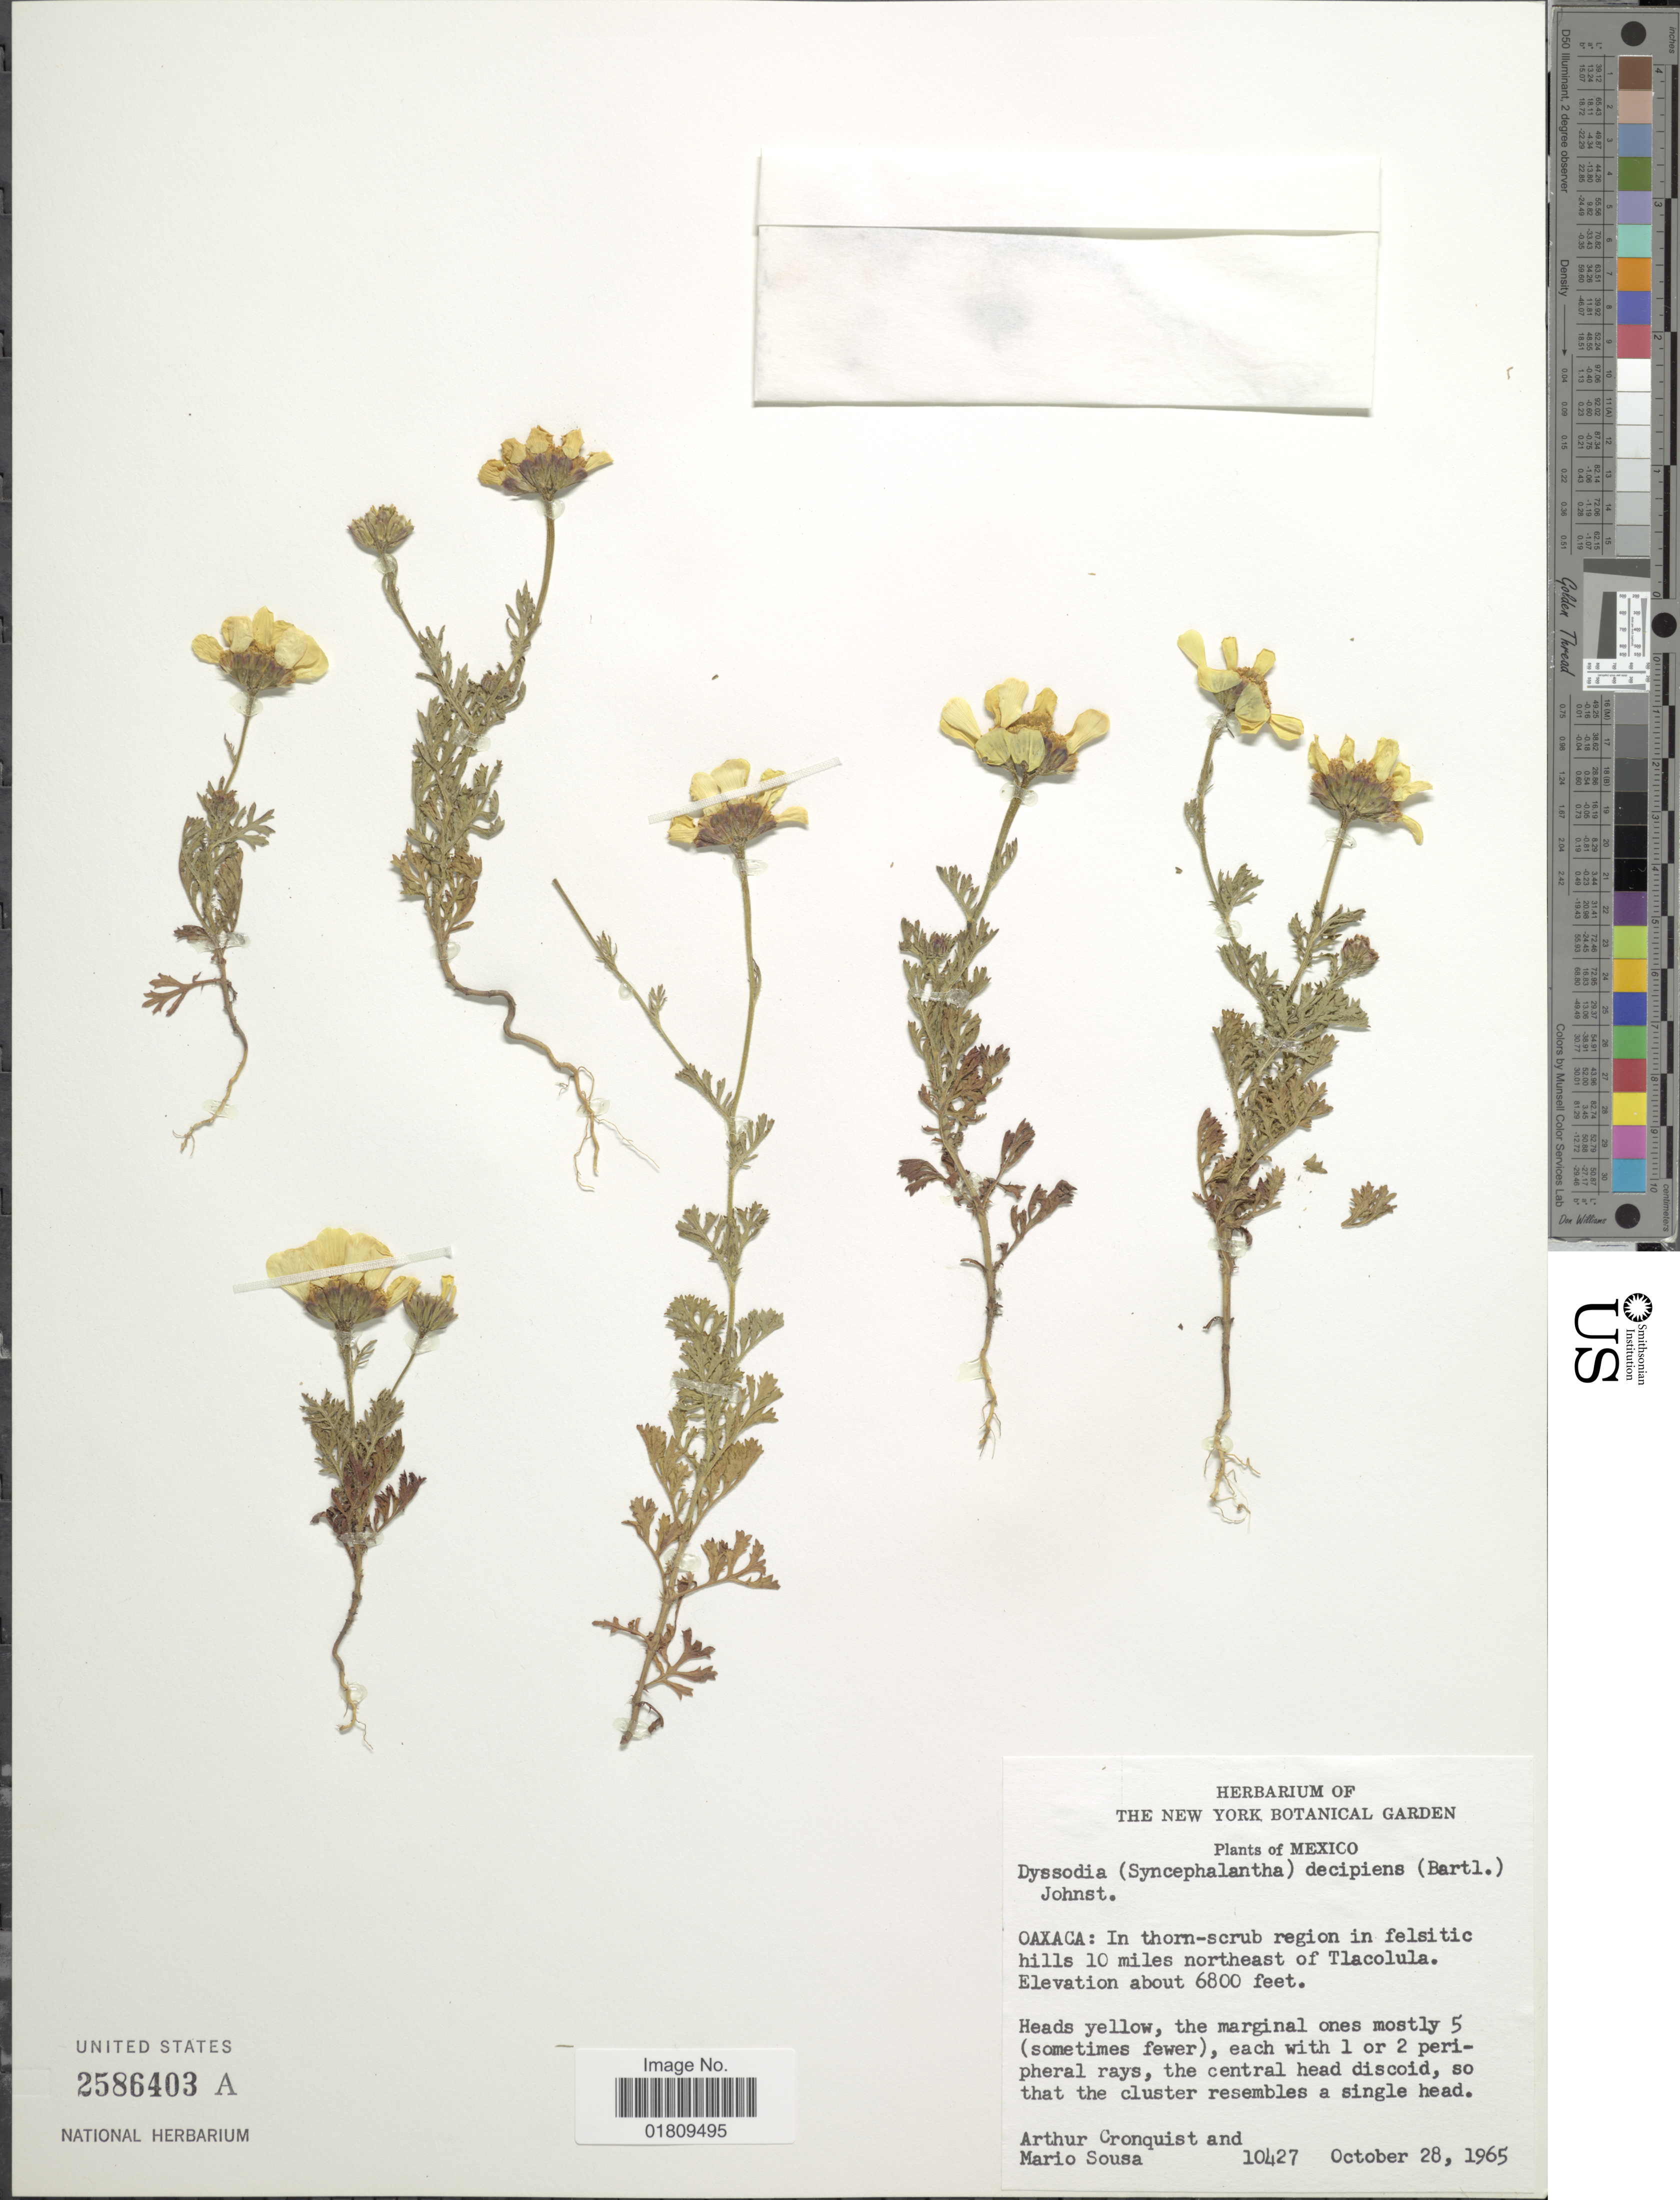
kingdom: Plantae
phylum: Tracheophyta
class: Magnoliopsida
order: Asterales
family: Asteraceae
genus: Dyssodia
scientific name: Dyssodia decipiens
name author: (Bartl.) M.C. Johnst. ex M.C. Johnst. & B.L. Turner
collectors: A. J. Cronquist & M. Sousa S.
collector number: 10427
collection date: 1965-10-28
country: Mexico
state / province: Oaxaca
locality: In thorn-scrub region in felsitic hills 10 miles northeast of Tlacolula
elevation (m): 2073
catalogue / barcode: US 2586403A